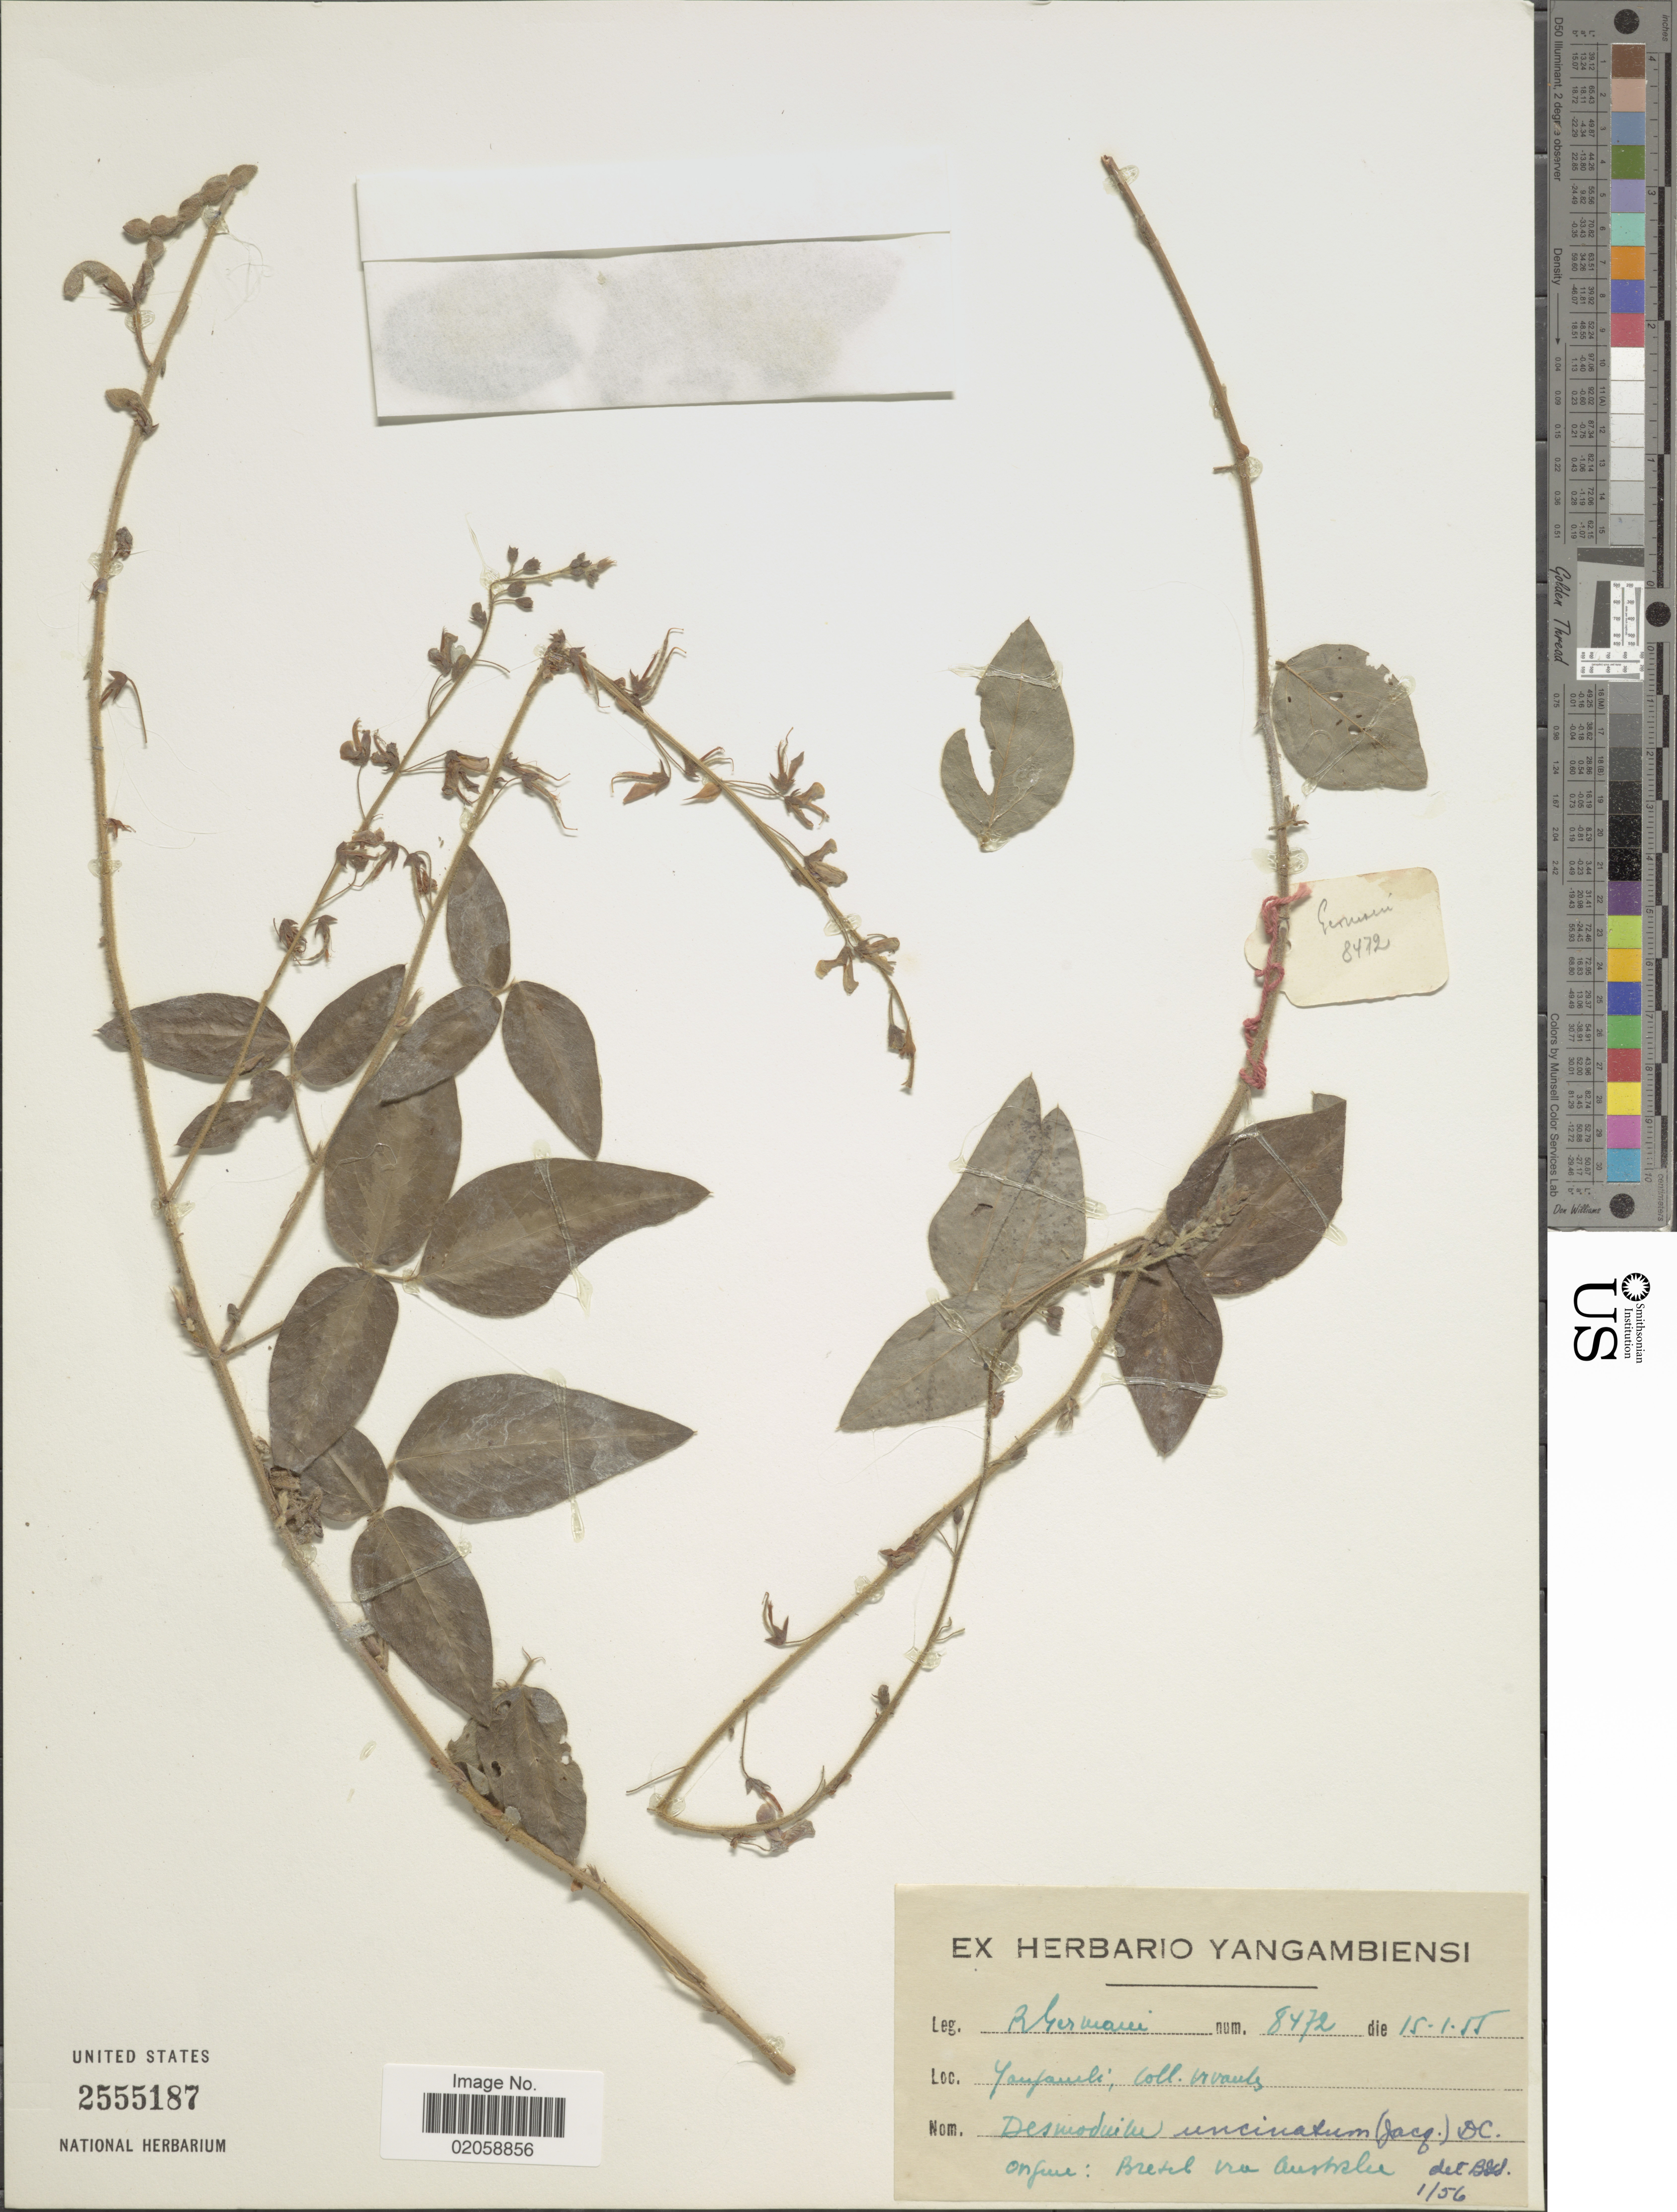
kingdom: Plantae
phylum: Tracheophyta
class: Magnoliopsida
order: Fabales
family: Fabaceae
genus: Desmodium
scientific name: Desmodium uncinatum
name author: (Jacq.) DC.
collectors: R. Germain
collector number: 8472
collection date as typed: Transcribed d/m/y: 15/1/55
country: Congo, Democratic Republic of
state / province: Tshopo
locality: Yangambi, Tshopo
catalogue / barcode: US 2555187